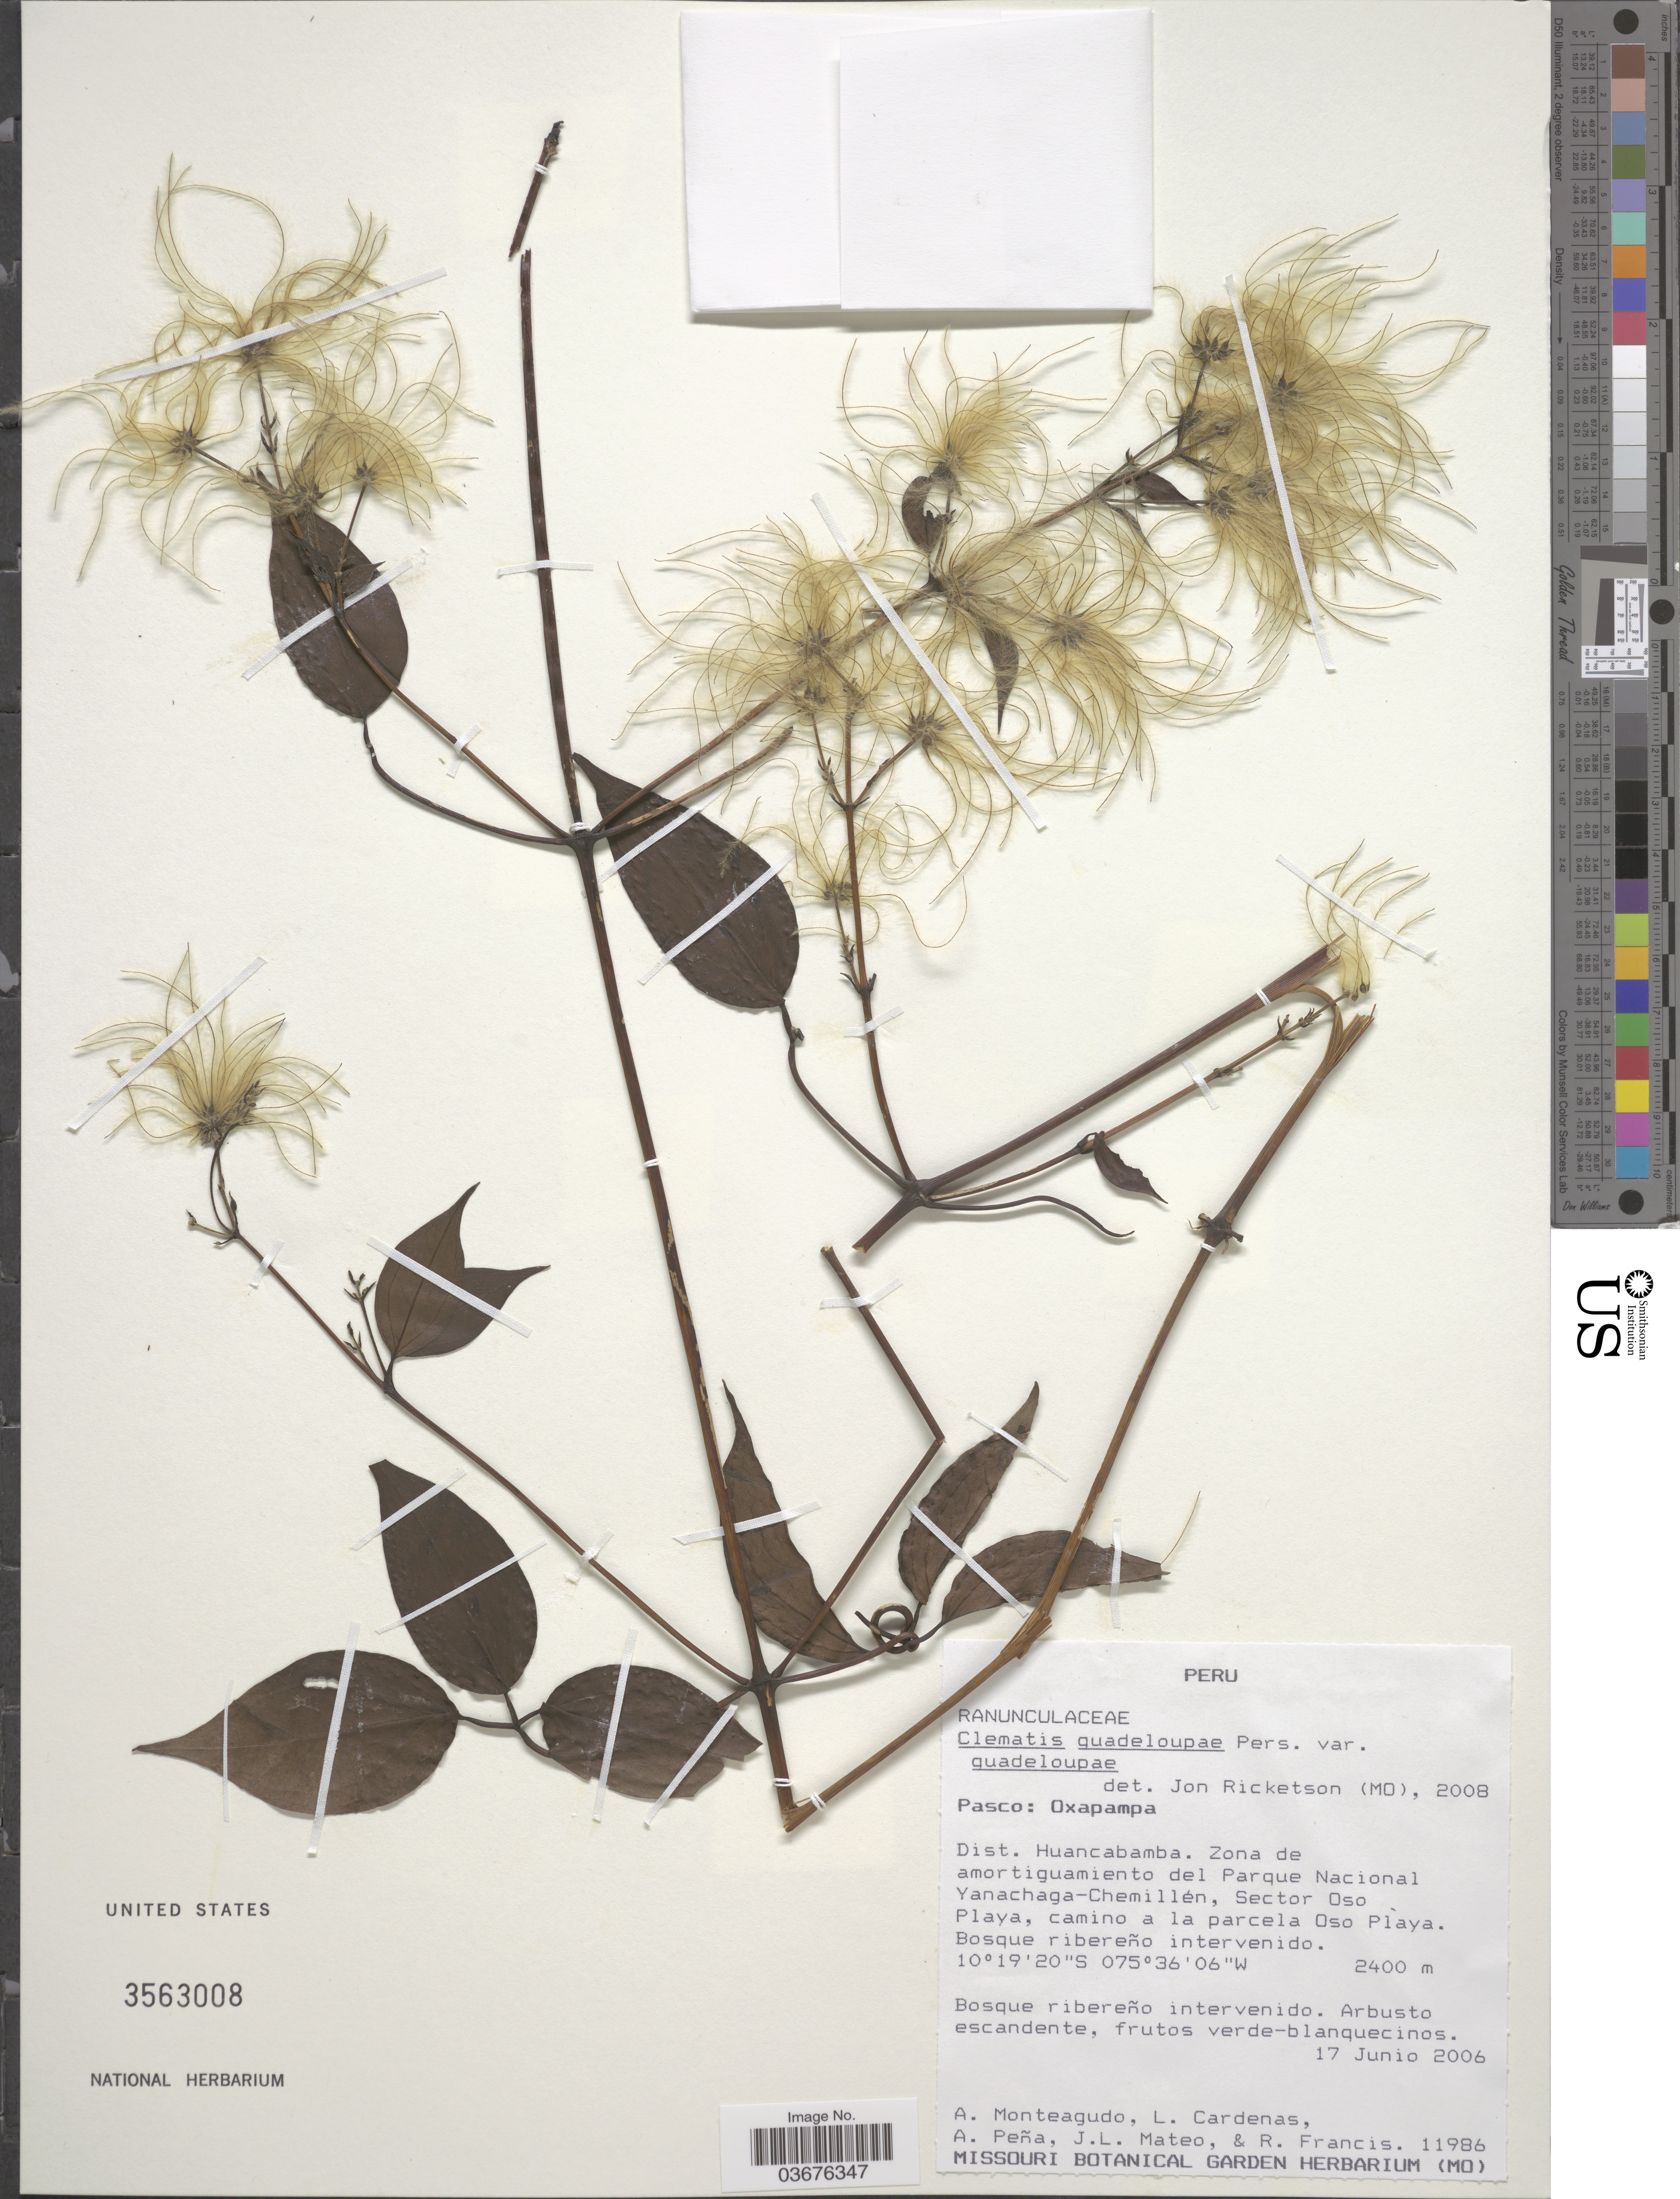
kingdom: Plantae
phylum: Tracheophyta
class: Magnoliopsida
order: Ranunculales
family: Ranunculaceae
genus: Clematis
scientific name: Clematis guadeloupae var. guadeloupae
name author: Pers.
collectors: A. Monteagudo, L. Cárdenas, A. Peña, J. Mateo & R. Francis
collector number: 11986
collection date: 2006-06-17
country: Peru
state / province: Pasco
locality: Oxapampa. Dist. Huancabamba. Zona de amortiguamiento del Parque Nacional Yanachaga-Chemillén, Sector Oso Playa, camino a la parcela Oso Playa.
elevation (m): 2400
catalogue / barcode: US 3563008